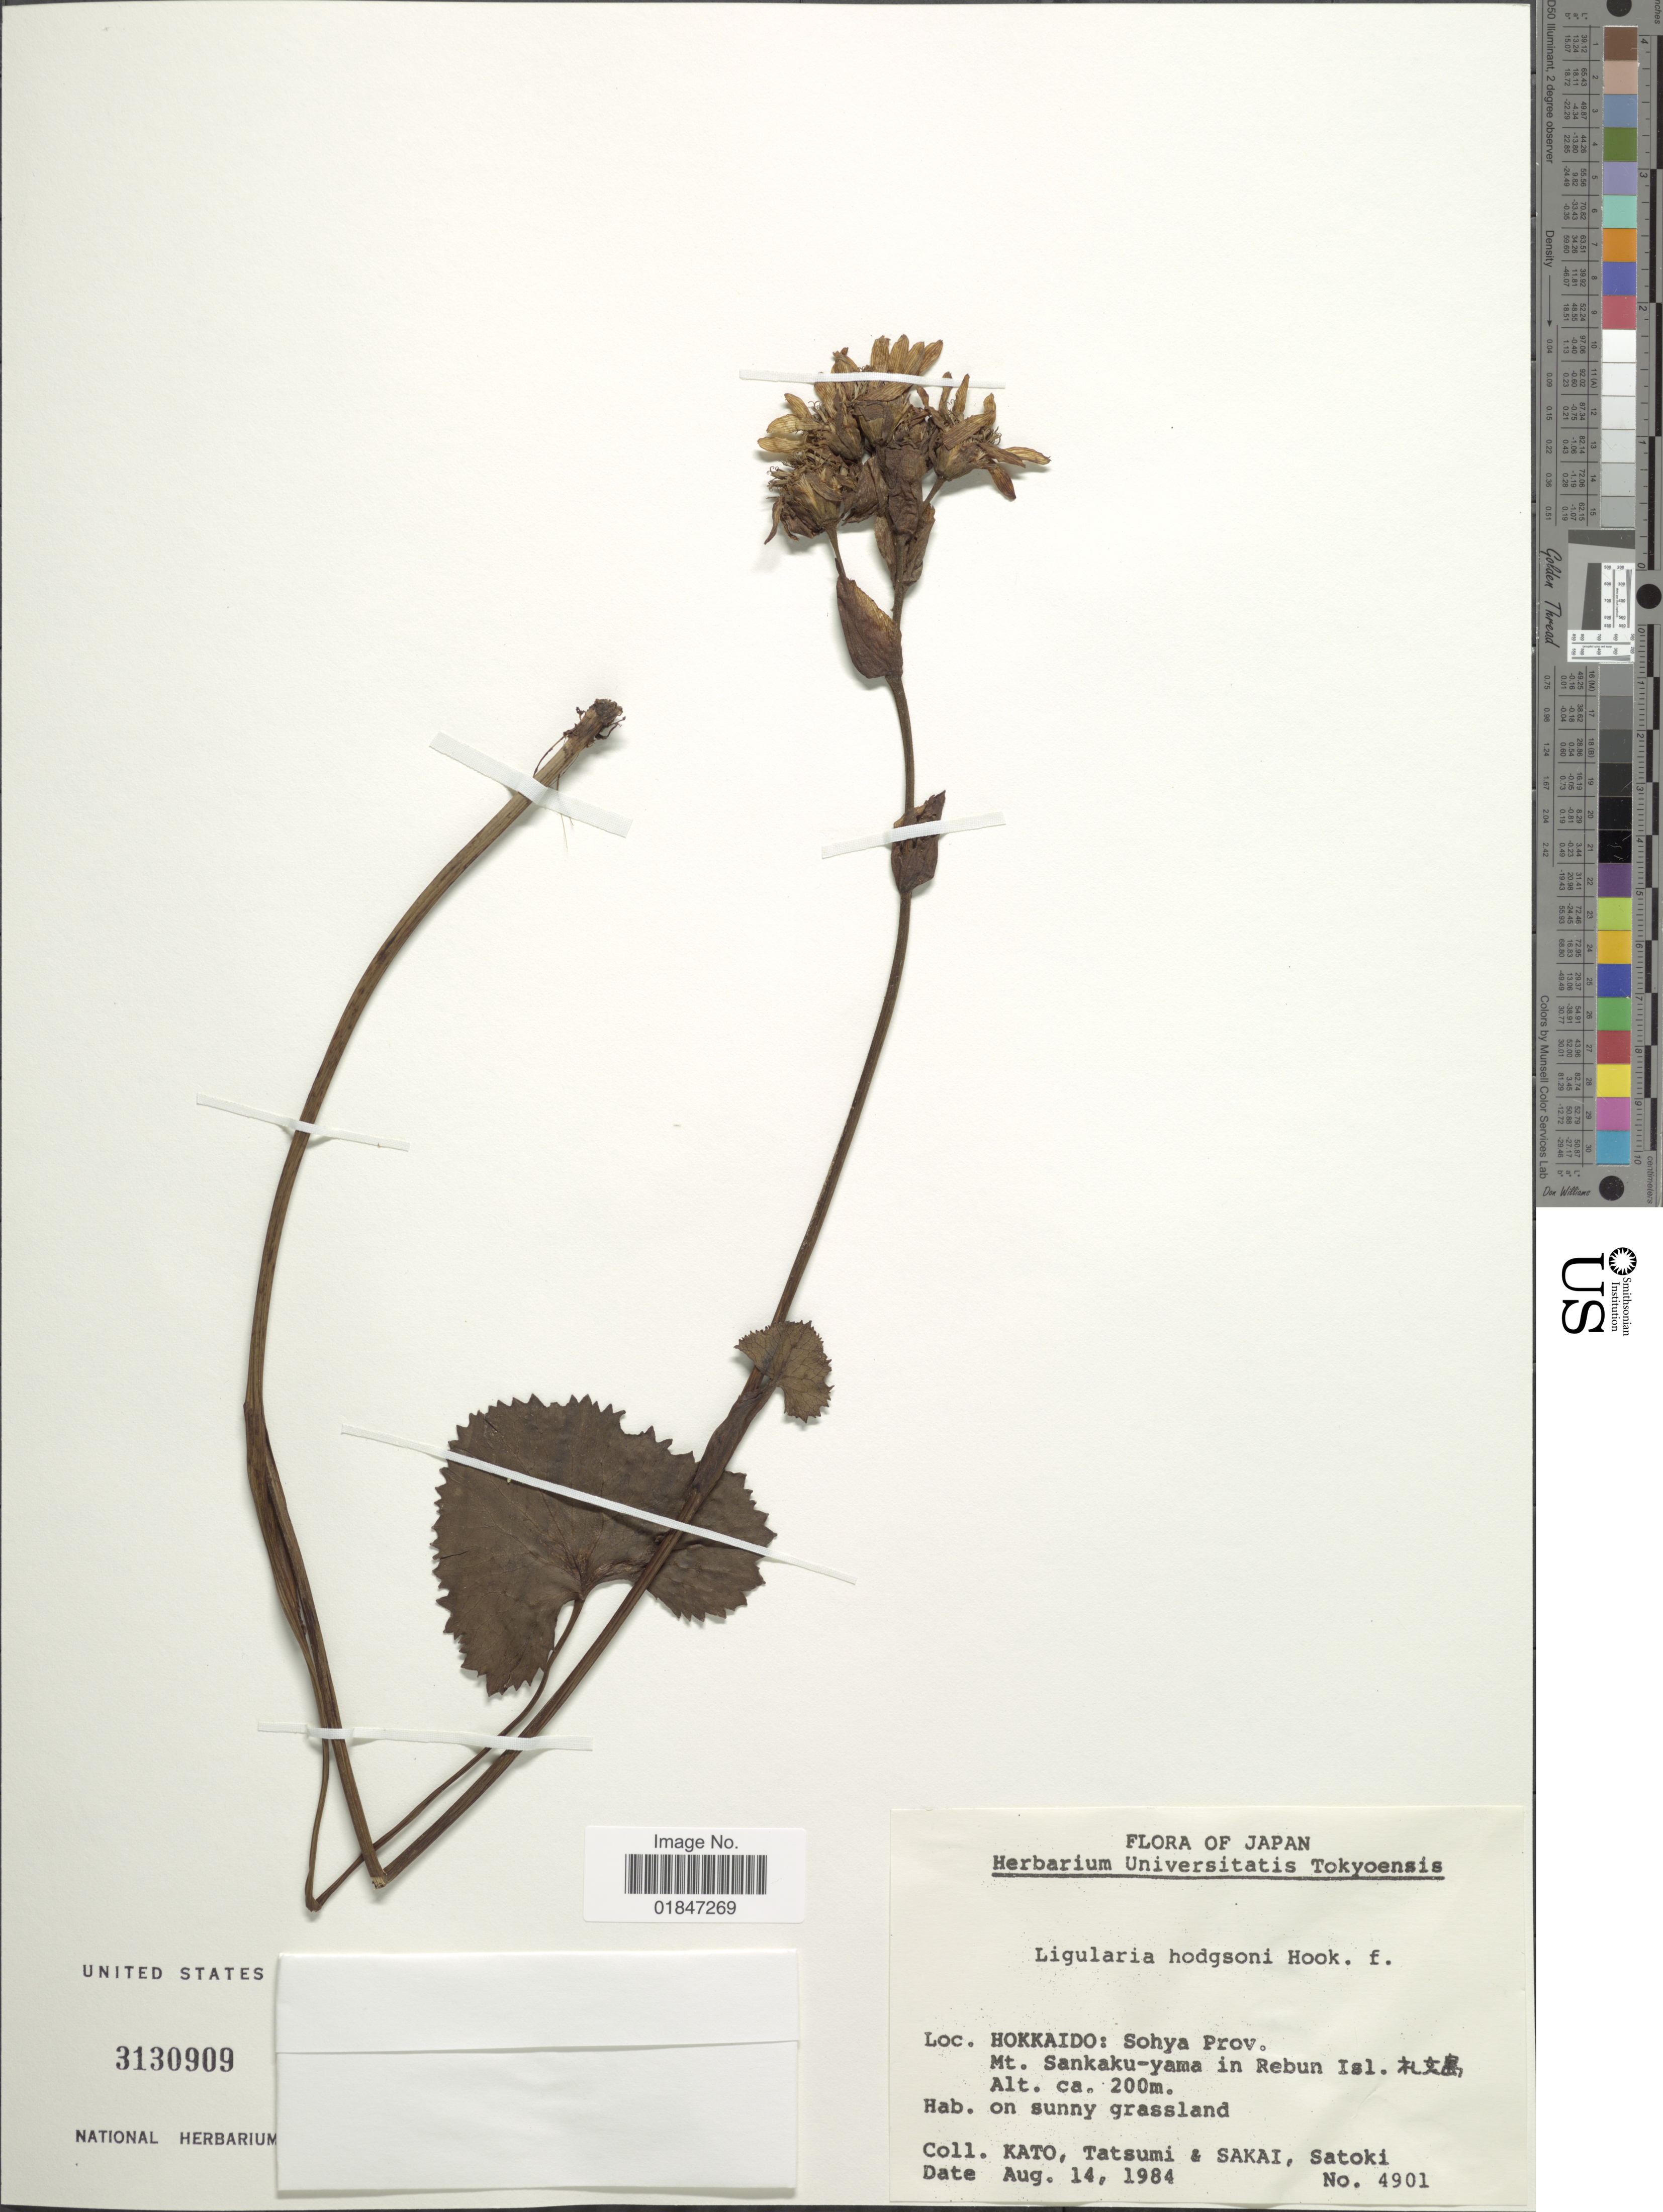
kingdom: Plantae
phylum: Tracheophyta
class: Magnoliopsida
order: Asterales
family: Asteraceae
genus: Ligularia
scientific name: Ligularia hodgsonii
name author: Hook.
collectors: -- Kato, -. Tatsumi, Sakai & Satoki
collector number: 4901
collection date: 1984-08-14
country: Japan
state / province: Hokkaidō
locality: Hokkaido: Sohya Prov. Mt. Sankaku- yama in Rebun Isl. X.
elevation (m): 200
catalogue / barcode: US 3130909